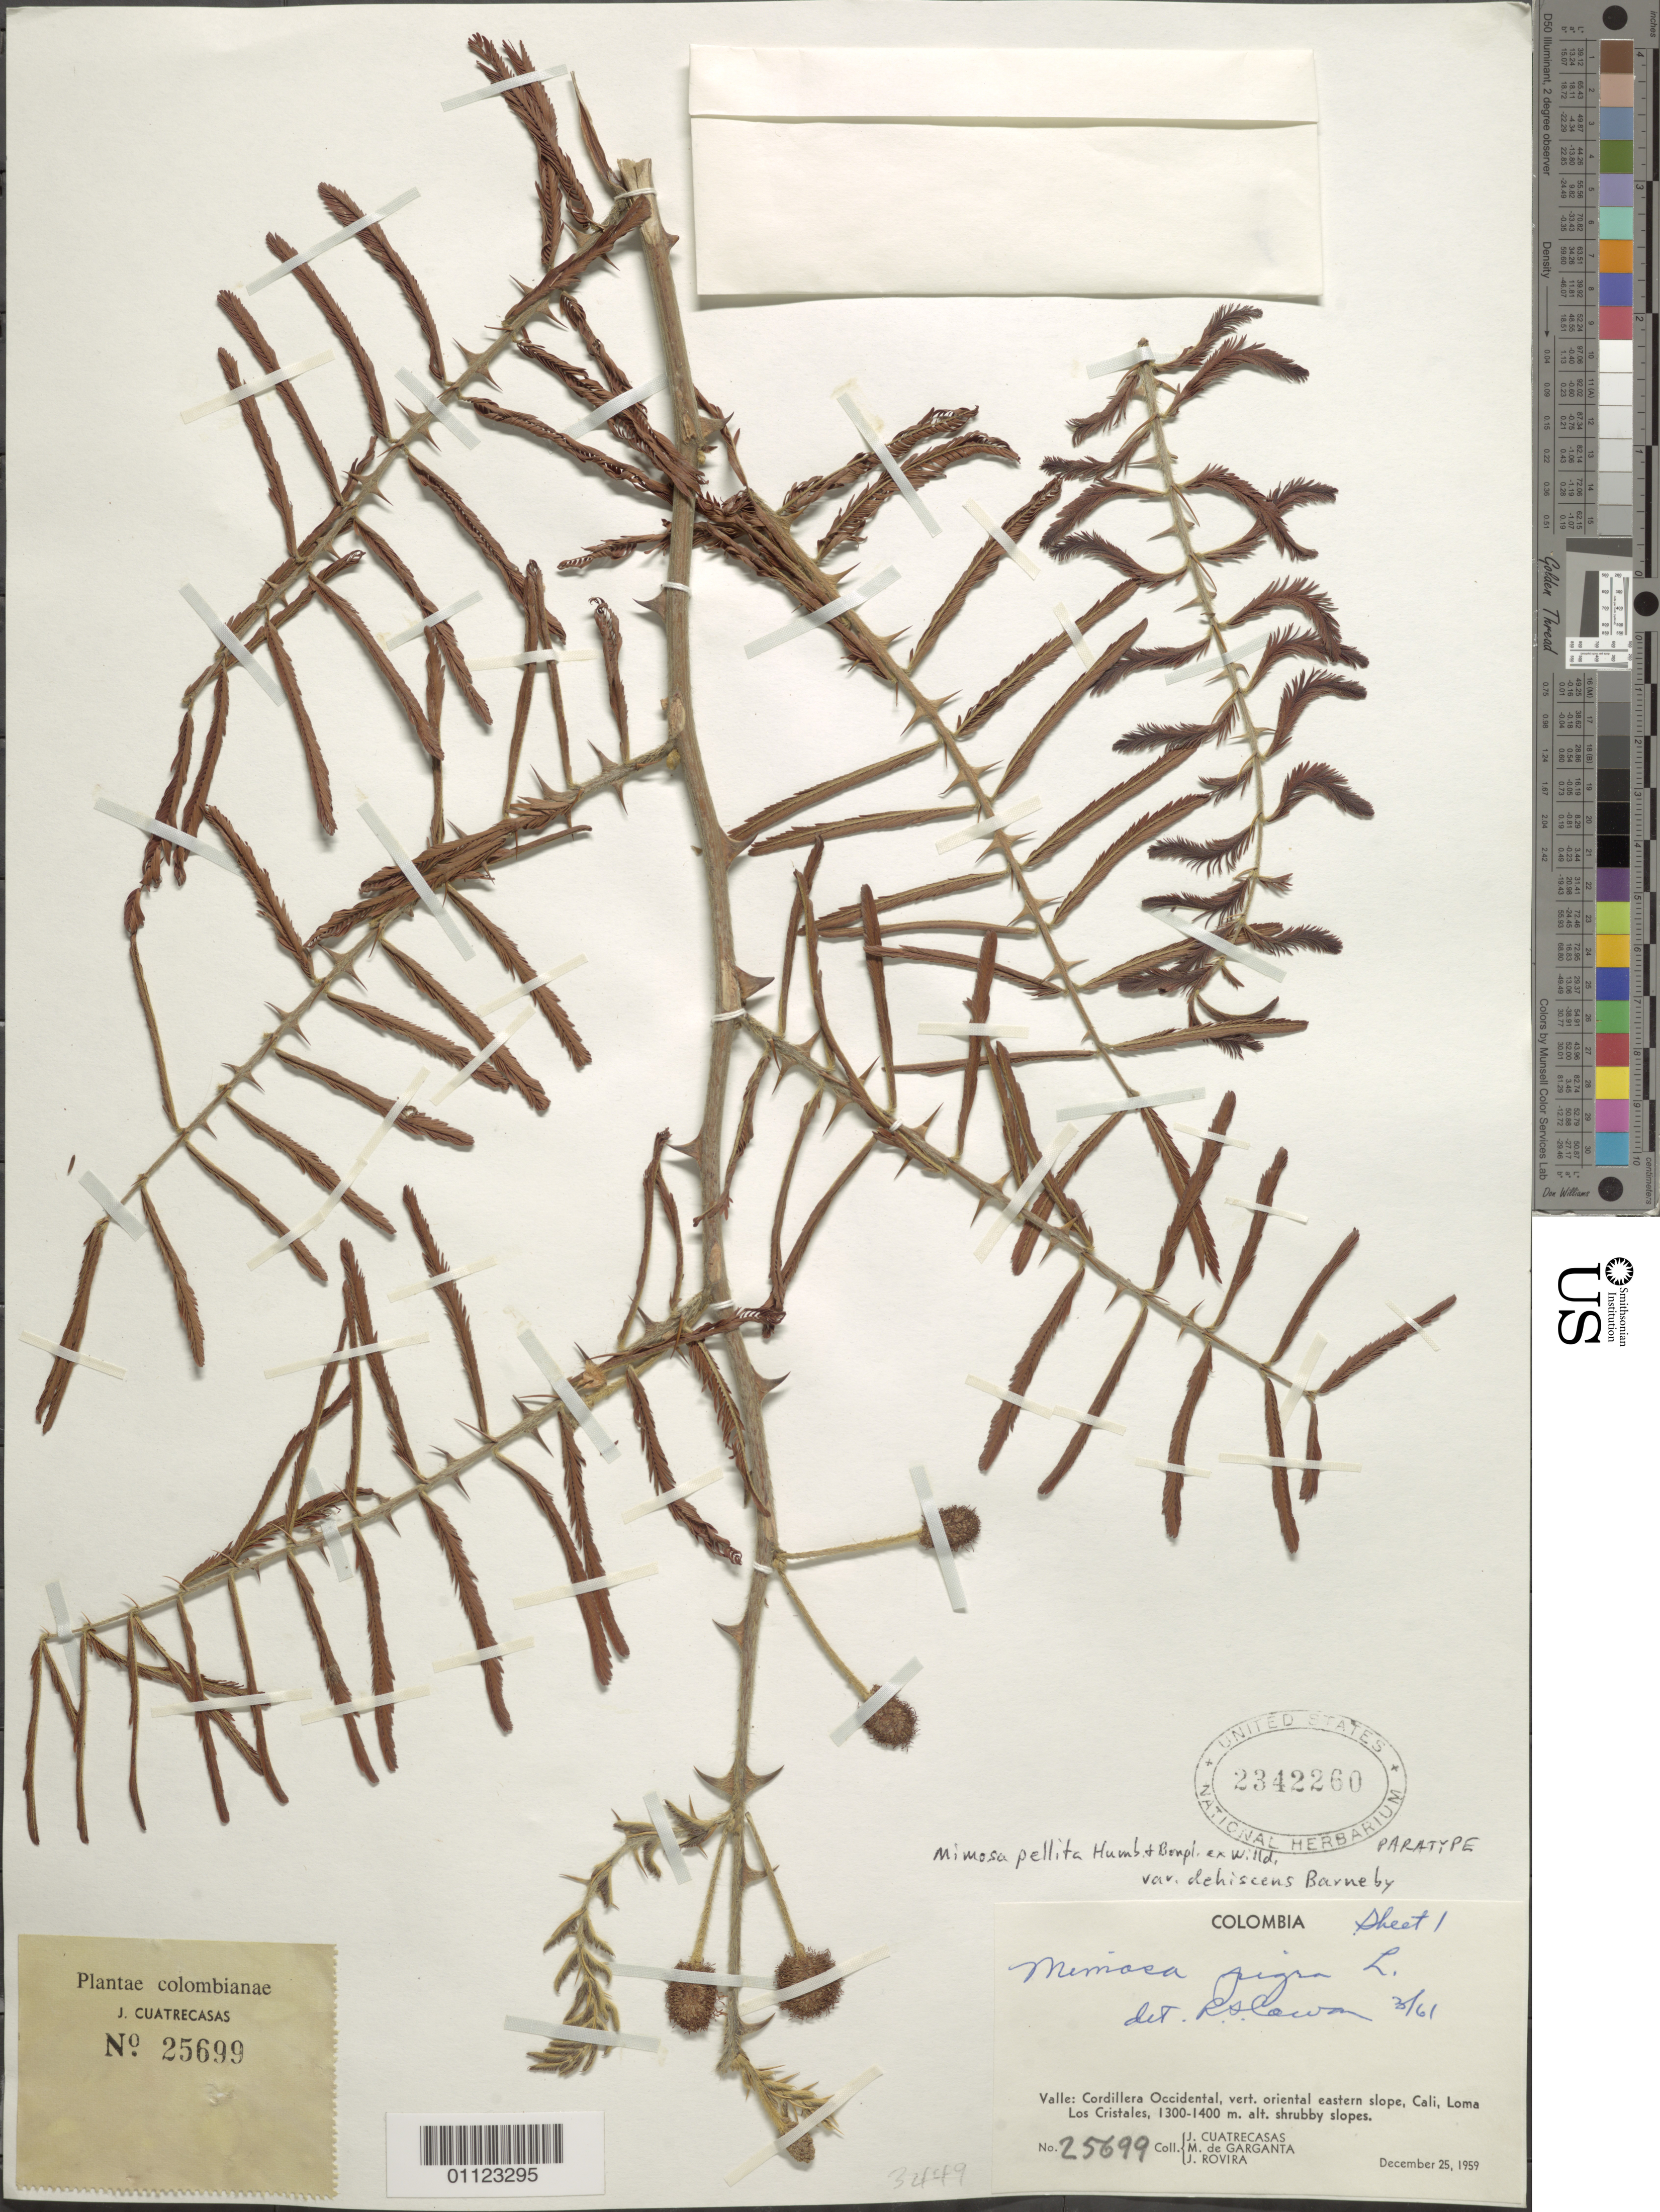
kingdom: Plantae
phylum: Tracheophyta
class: Magnoliopsida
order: Fabales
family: Fabaceae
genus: Mimosa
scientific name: Mimosa pellita var. dehiscens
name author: Barneby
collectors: J. Cuatrecasas, M. Garganta & -. Rovira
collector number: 25699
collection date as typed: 25 Dec 1959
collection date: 1959-12-25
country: Colombia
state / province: Valle del Cauca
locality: Cordillera Occidental, eastern slope, Cali, Loma los Cristales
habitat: Shrubby slopes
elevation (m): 1300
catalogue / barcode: US 2342260